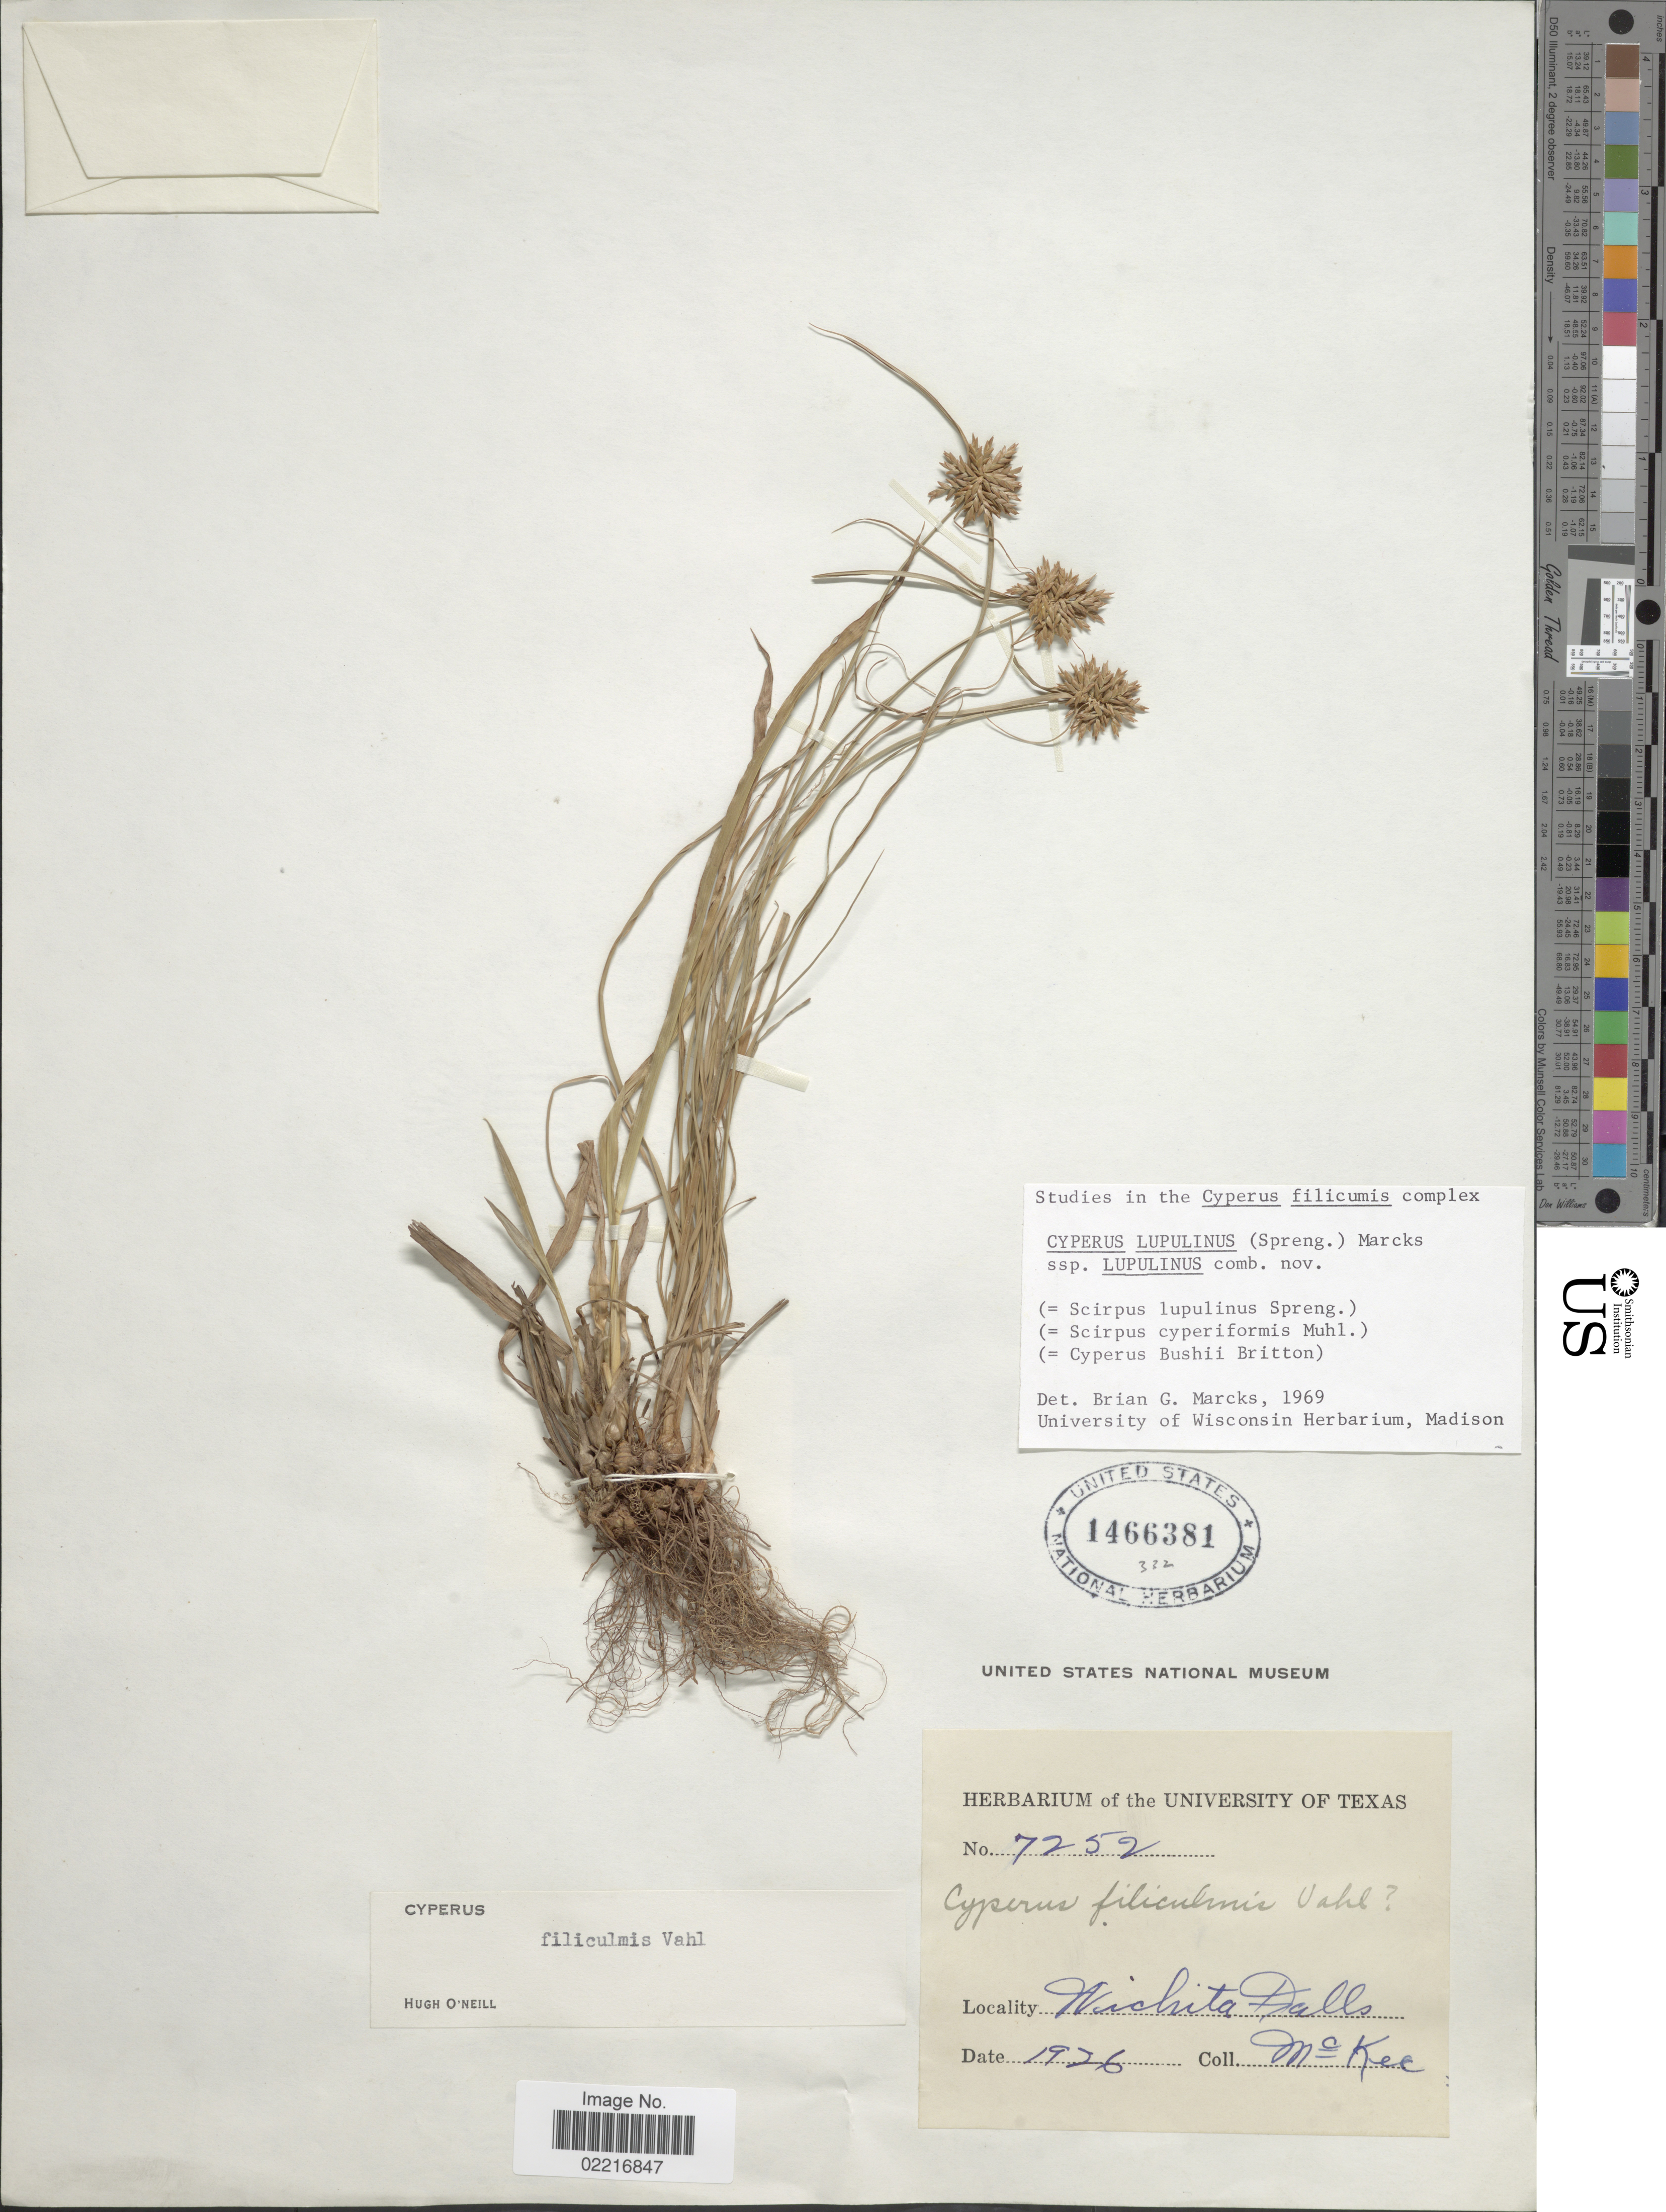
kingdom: Plantae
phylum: Tracheophyta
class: Liliopsida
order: Poales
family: Cyperaceae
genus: Cyperus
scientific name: Cyperus lupulinus subsp. lupulinus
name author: (Spreng.) Marcks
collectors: McKee, --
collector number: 7252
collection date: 1926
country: United States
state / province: Texas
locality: Wichita Falls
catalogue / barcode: US 1466381